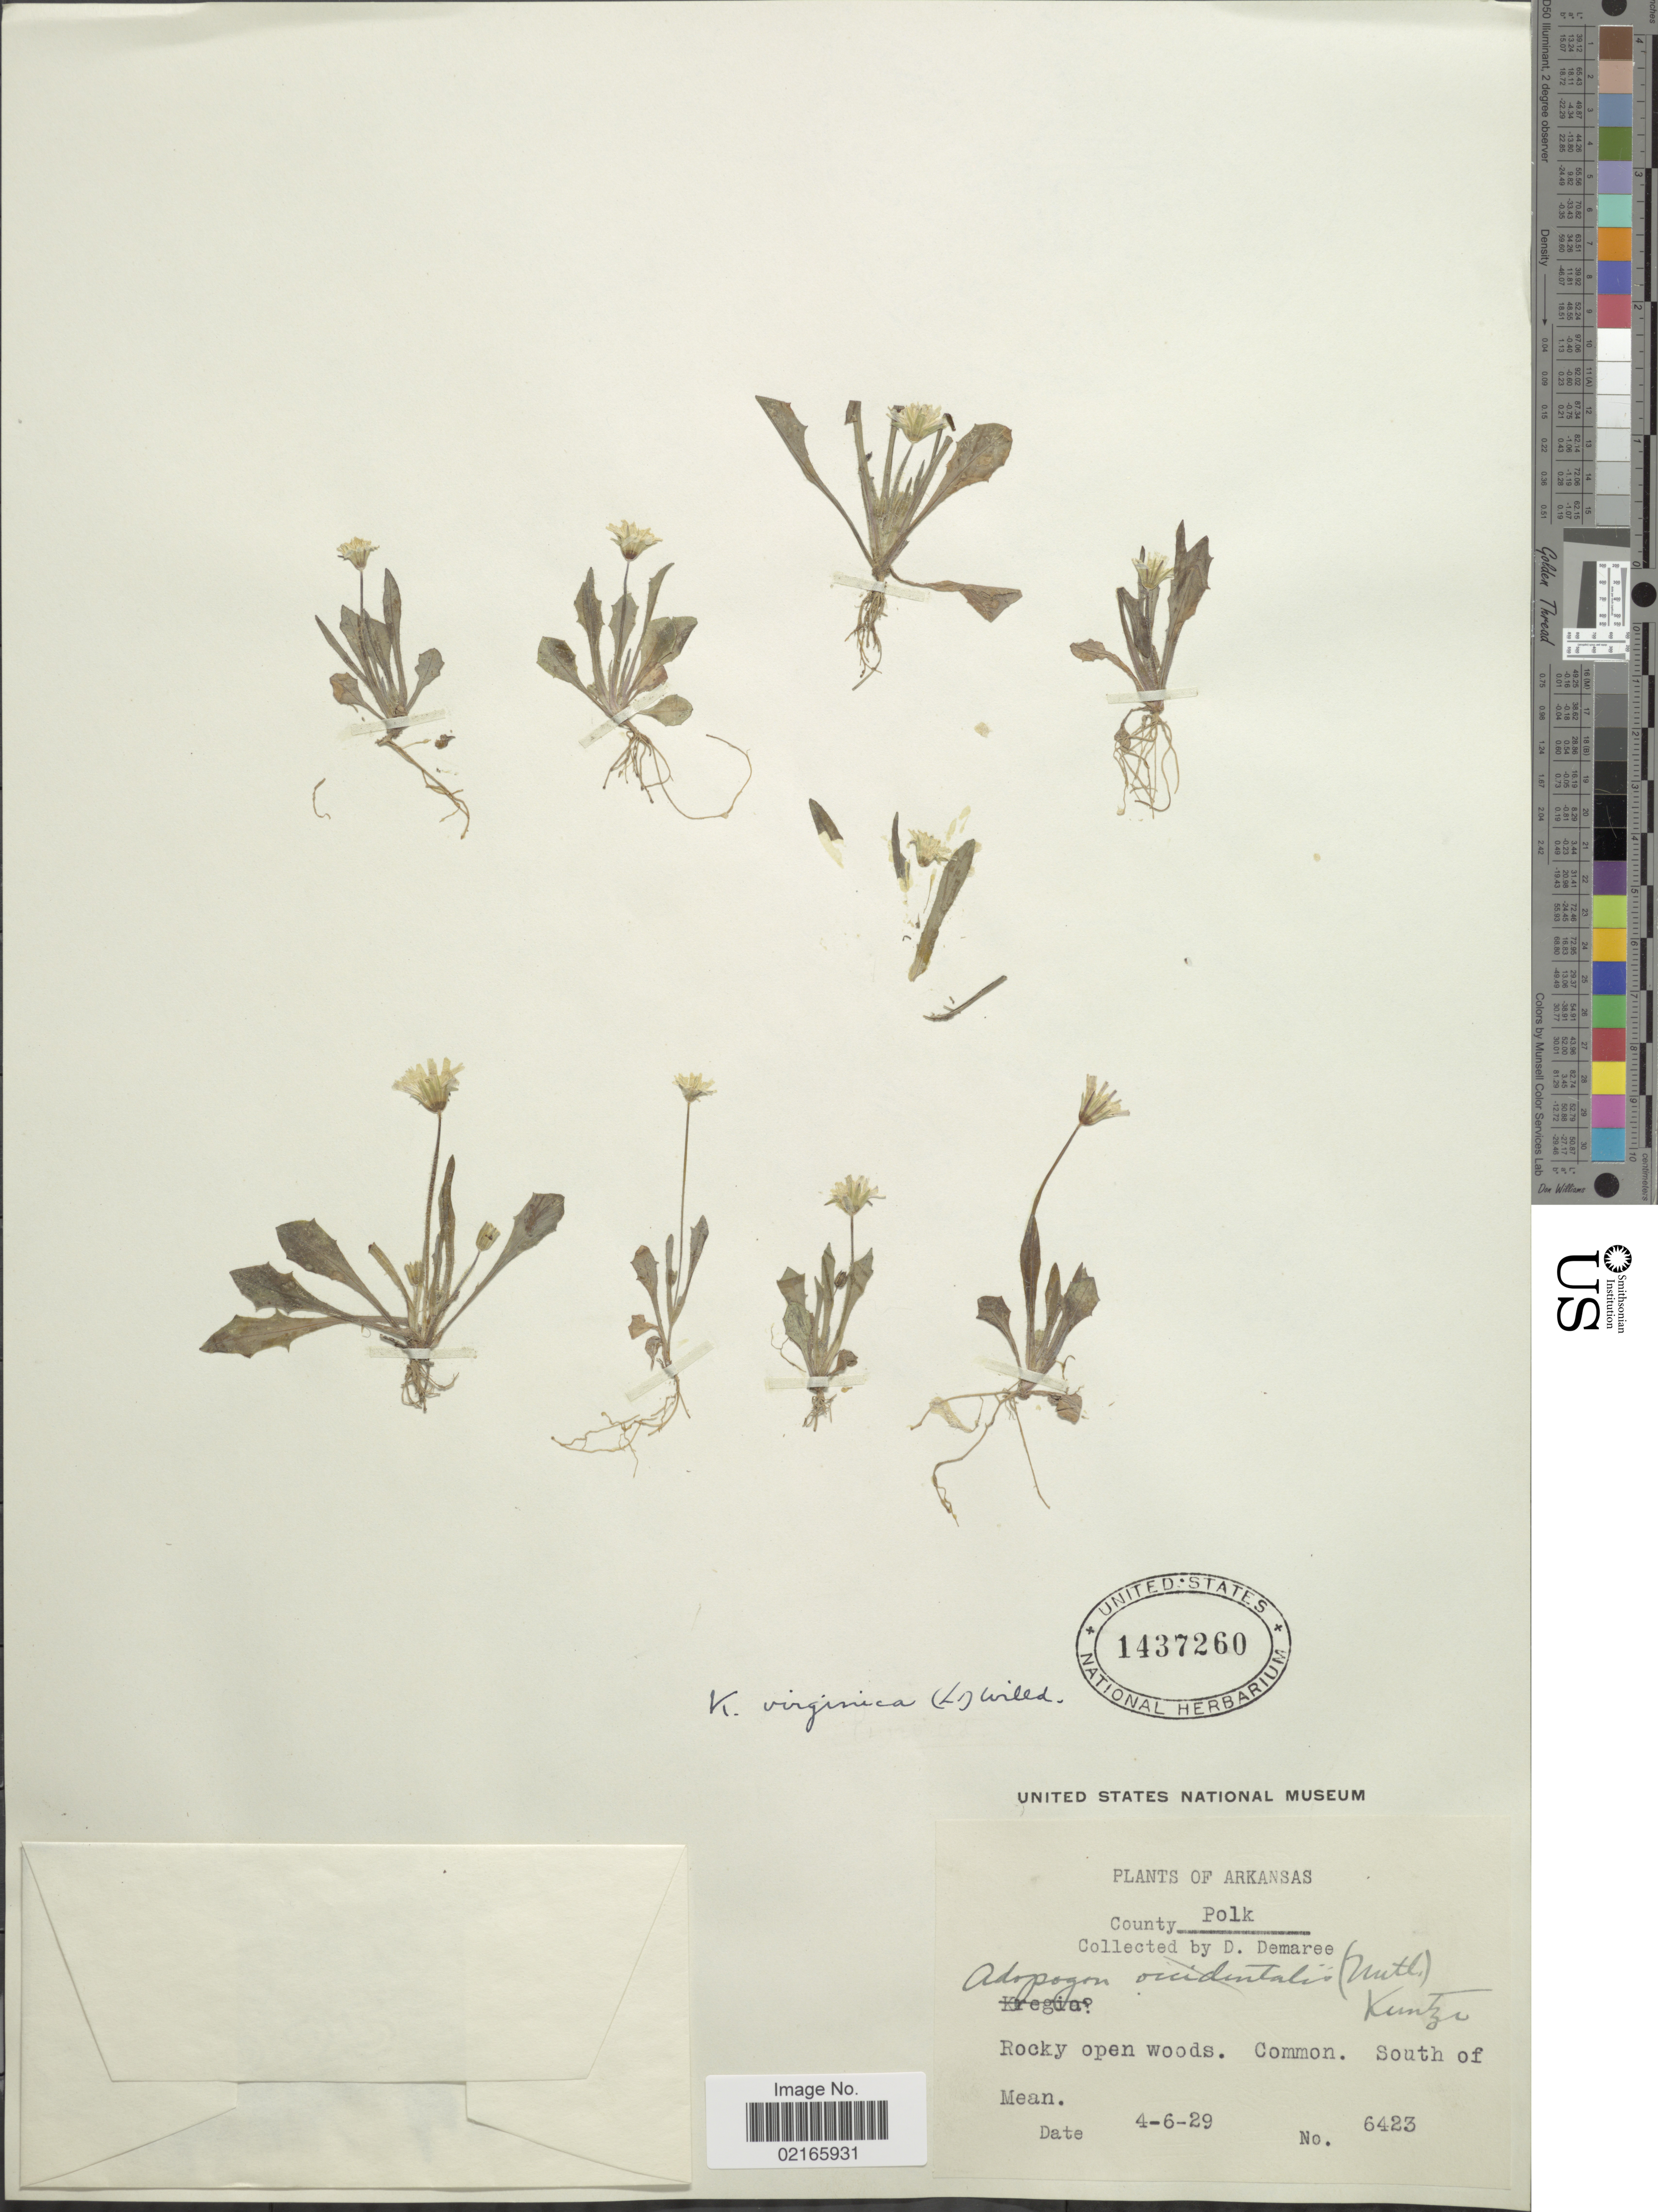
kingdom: Plantae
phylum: Tracheophyta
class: Magnoliopsida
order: Asterales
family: Asteraceae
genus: Krigia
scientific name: Krigia virginica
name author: (L.) Willd.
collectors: D. Demaree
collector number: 6423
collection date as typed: Transcribed d/m/y: 6/4/29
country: United States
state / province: Arkansas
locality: County Pol, rocky open woods, common, south of Mean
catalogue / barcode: US 1437260